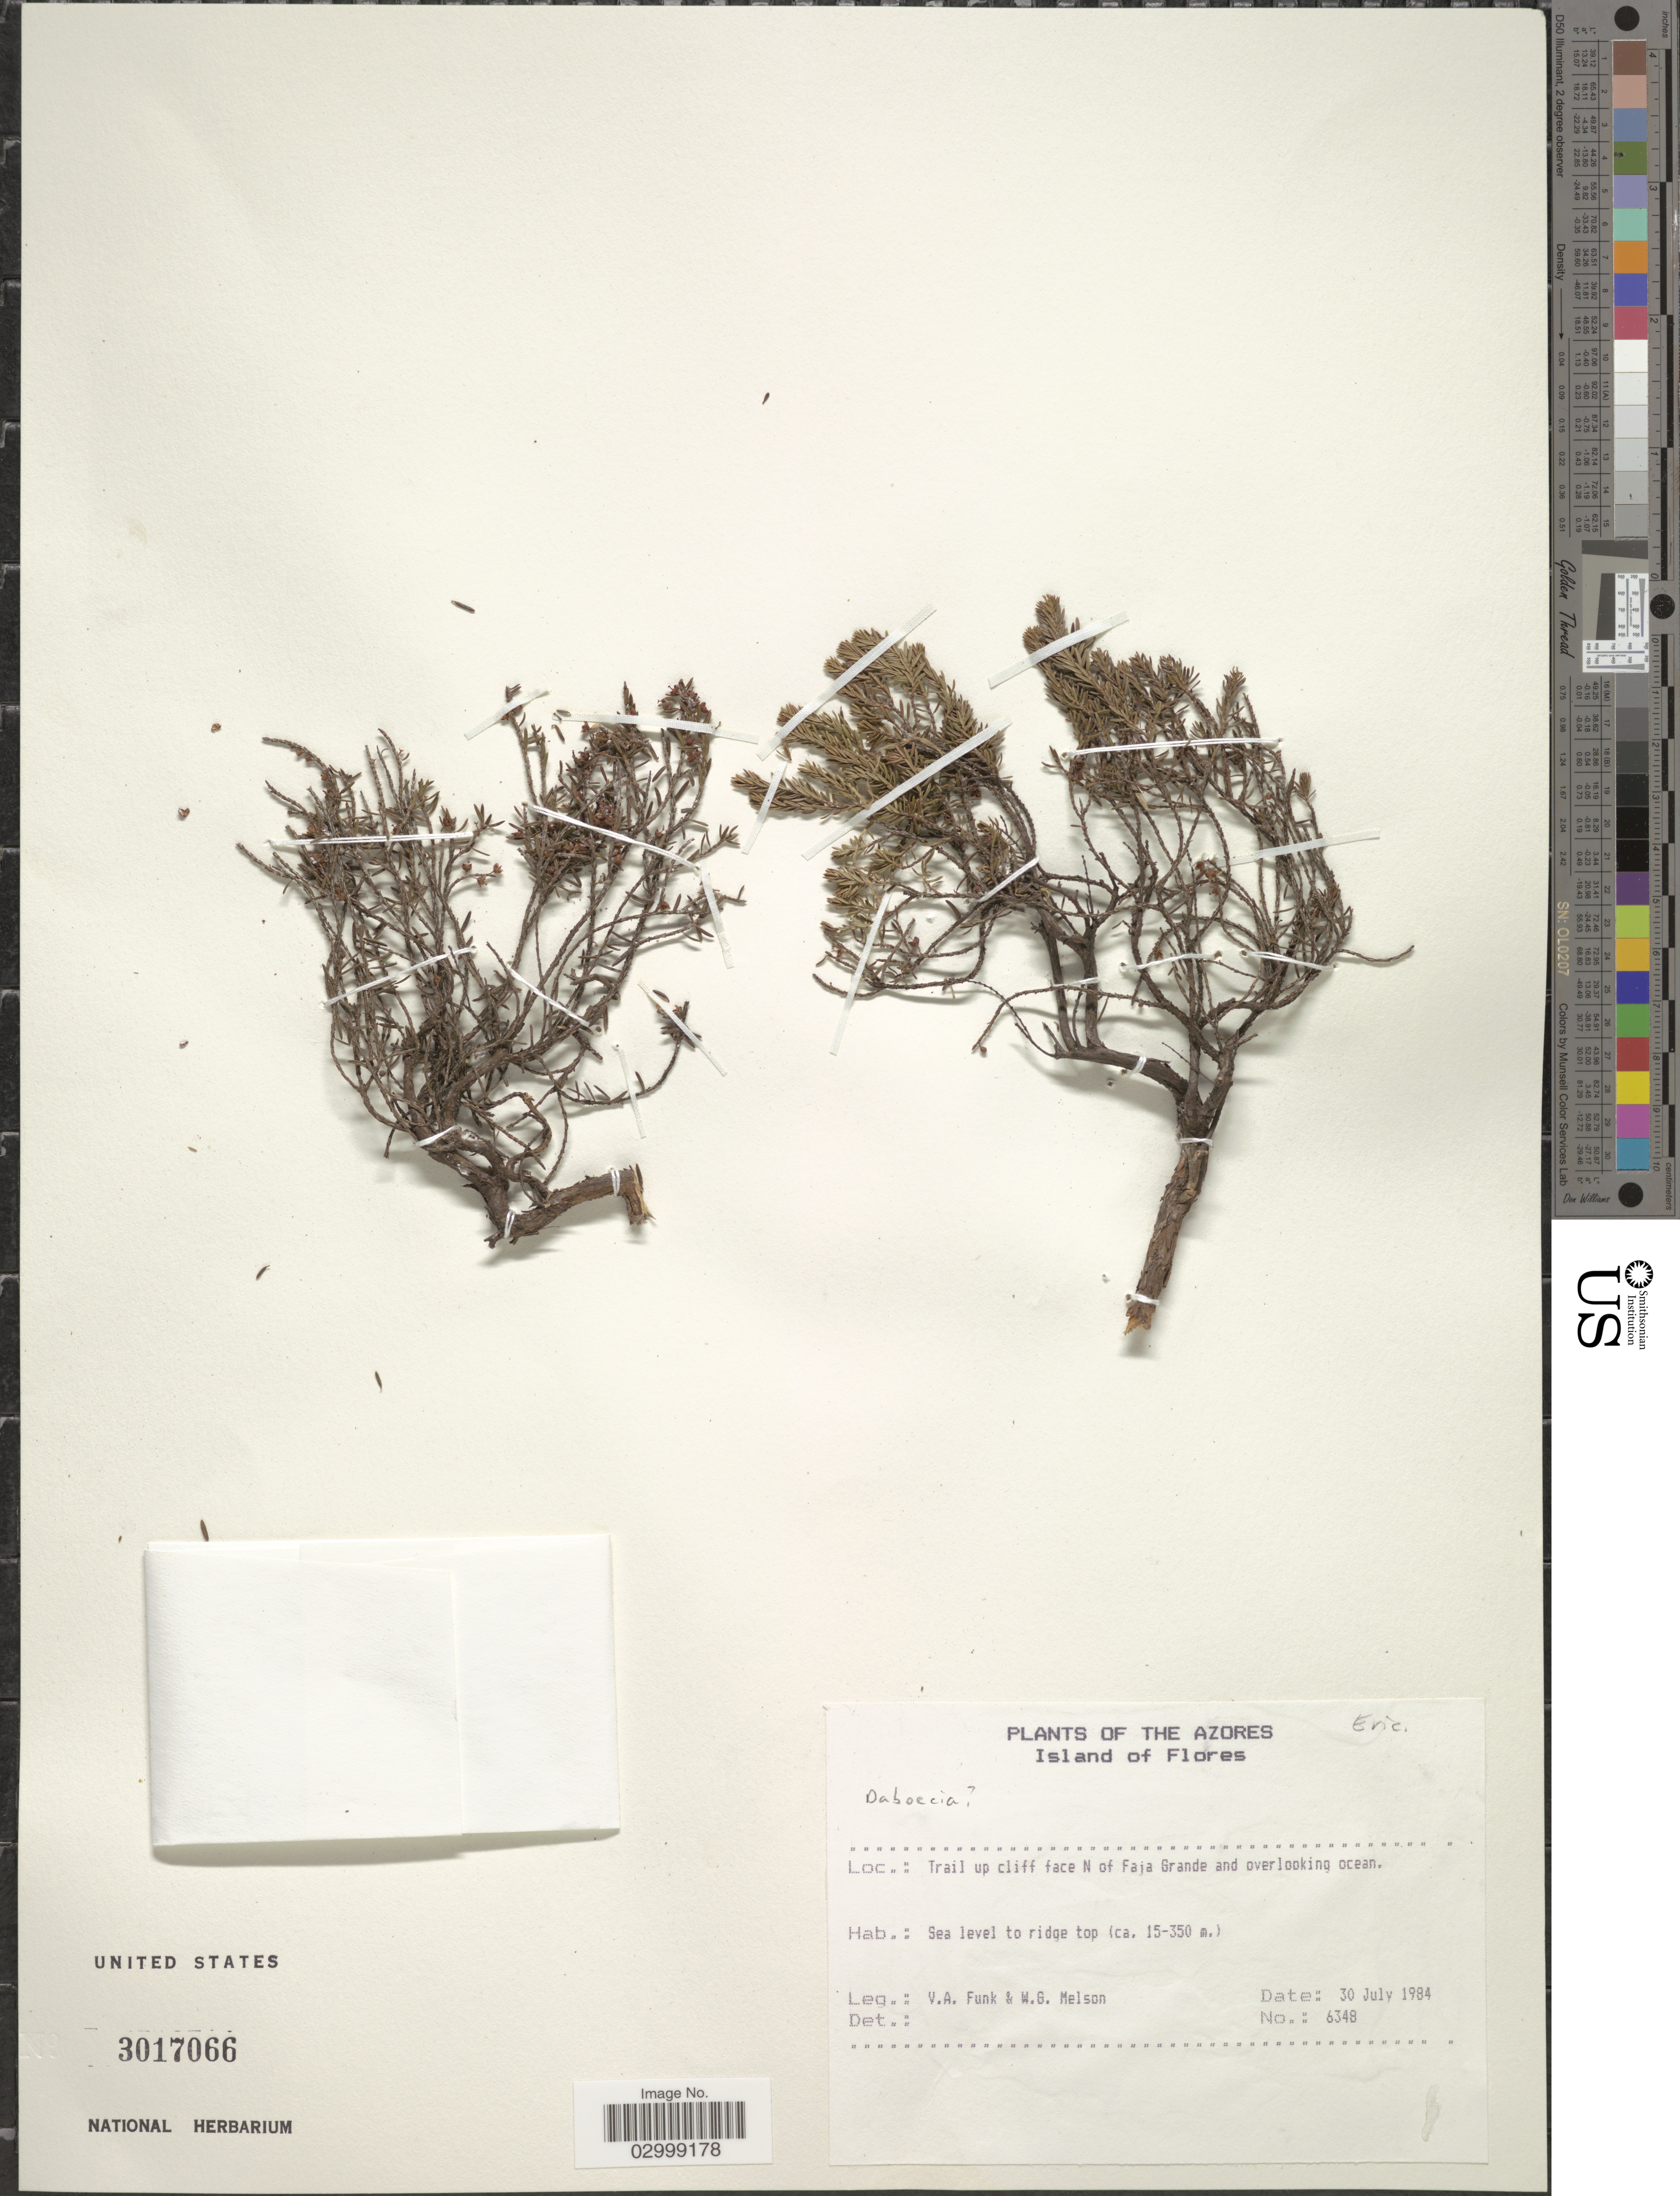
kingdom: Plantae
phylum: Tracheophyta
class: Magnoliopsida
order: Ericales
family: Ericaceae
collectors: V. Funk & W. Melson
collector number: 6348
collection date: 1984-07-30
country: Portugal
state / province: Azores (Aut. Reg.)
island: Flores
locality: The Azores, Island of Flores, Trail up cliff face N of Faja Grande and overlooking ocean.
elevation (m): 15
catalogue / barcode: US 3017066